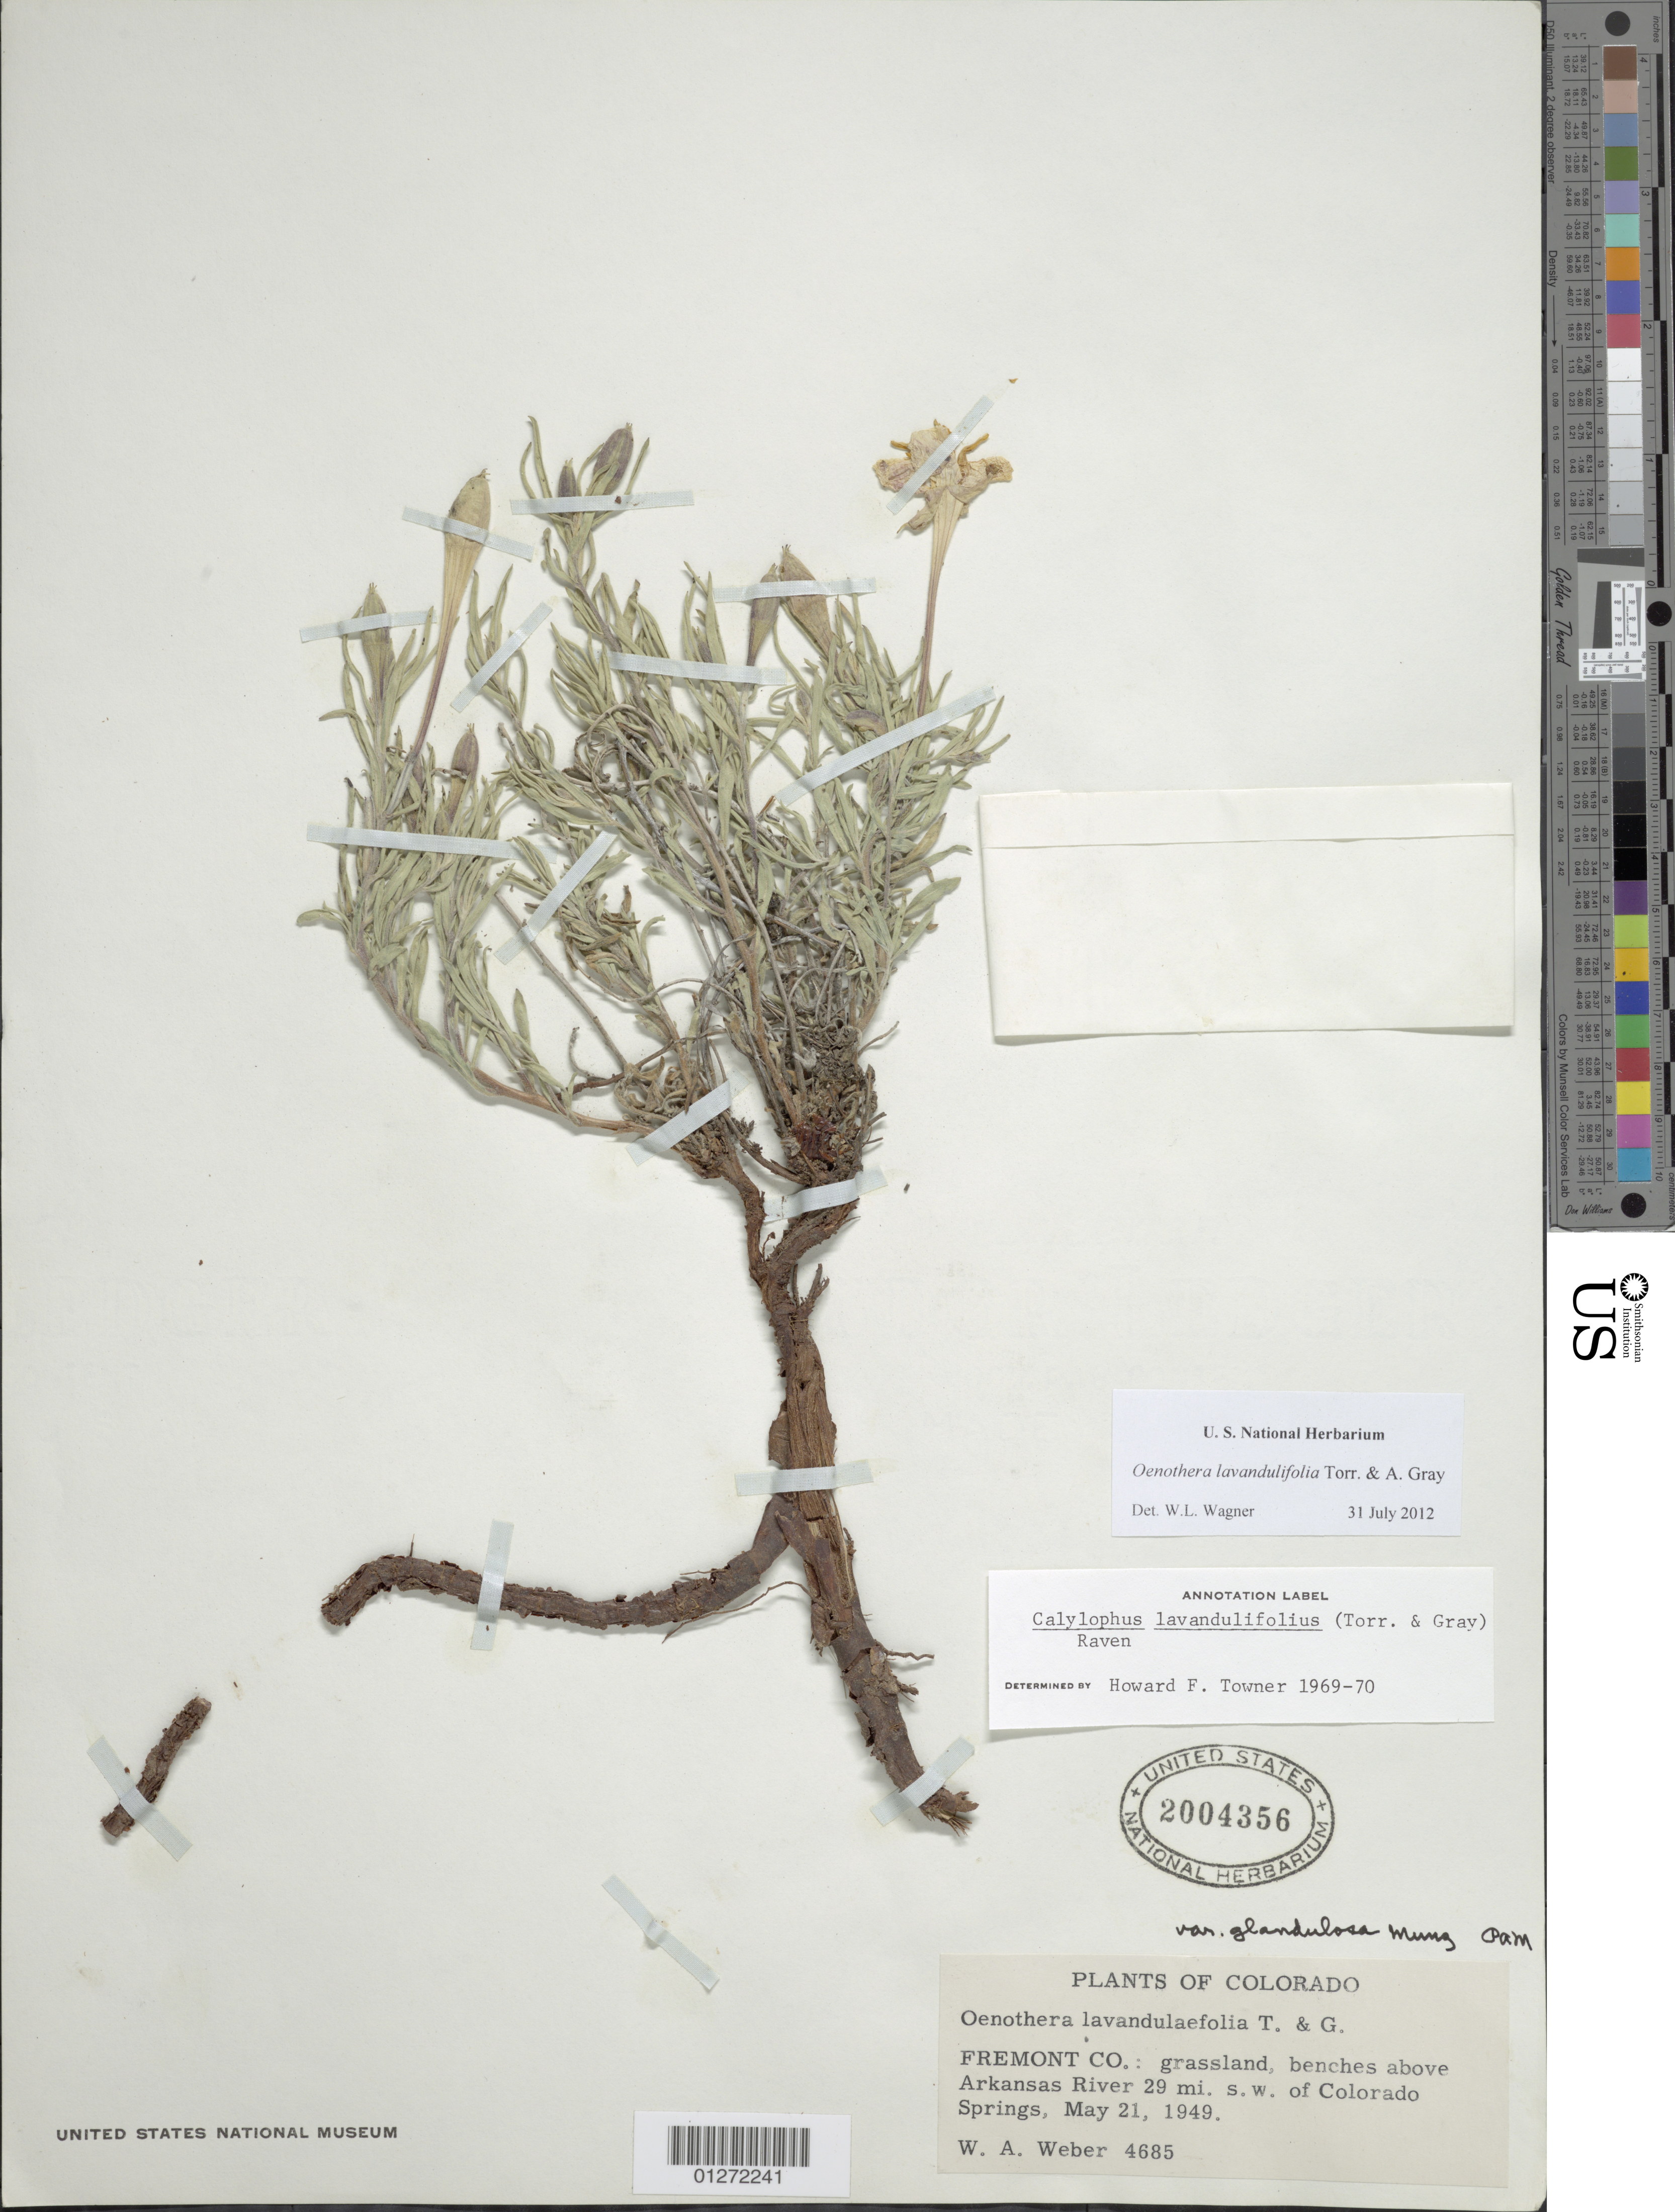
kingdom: Plantae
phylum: Tracheophyta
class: Magnoliopsida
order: Myrtales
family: Onagraceae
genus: Oenothera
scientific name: Oenothera lavandulifolia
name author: Torr. & A. Gray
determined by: Wagner, W. L., (BOT), Smithsonian Institution - National Museum of Natural History (UNITED STATES)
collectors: W. A. Weber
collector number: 4685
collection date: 1949-05-21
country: United States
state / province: Colorado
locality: above Arkansas River, 29 mi SW of Colorado Springs.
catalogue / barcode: US 2004356